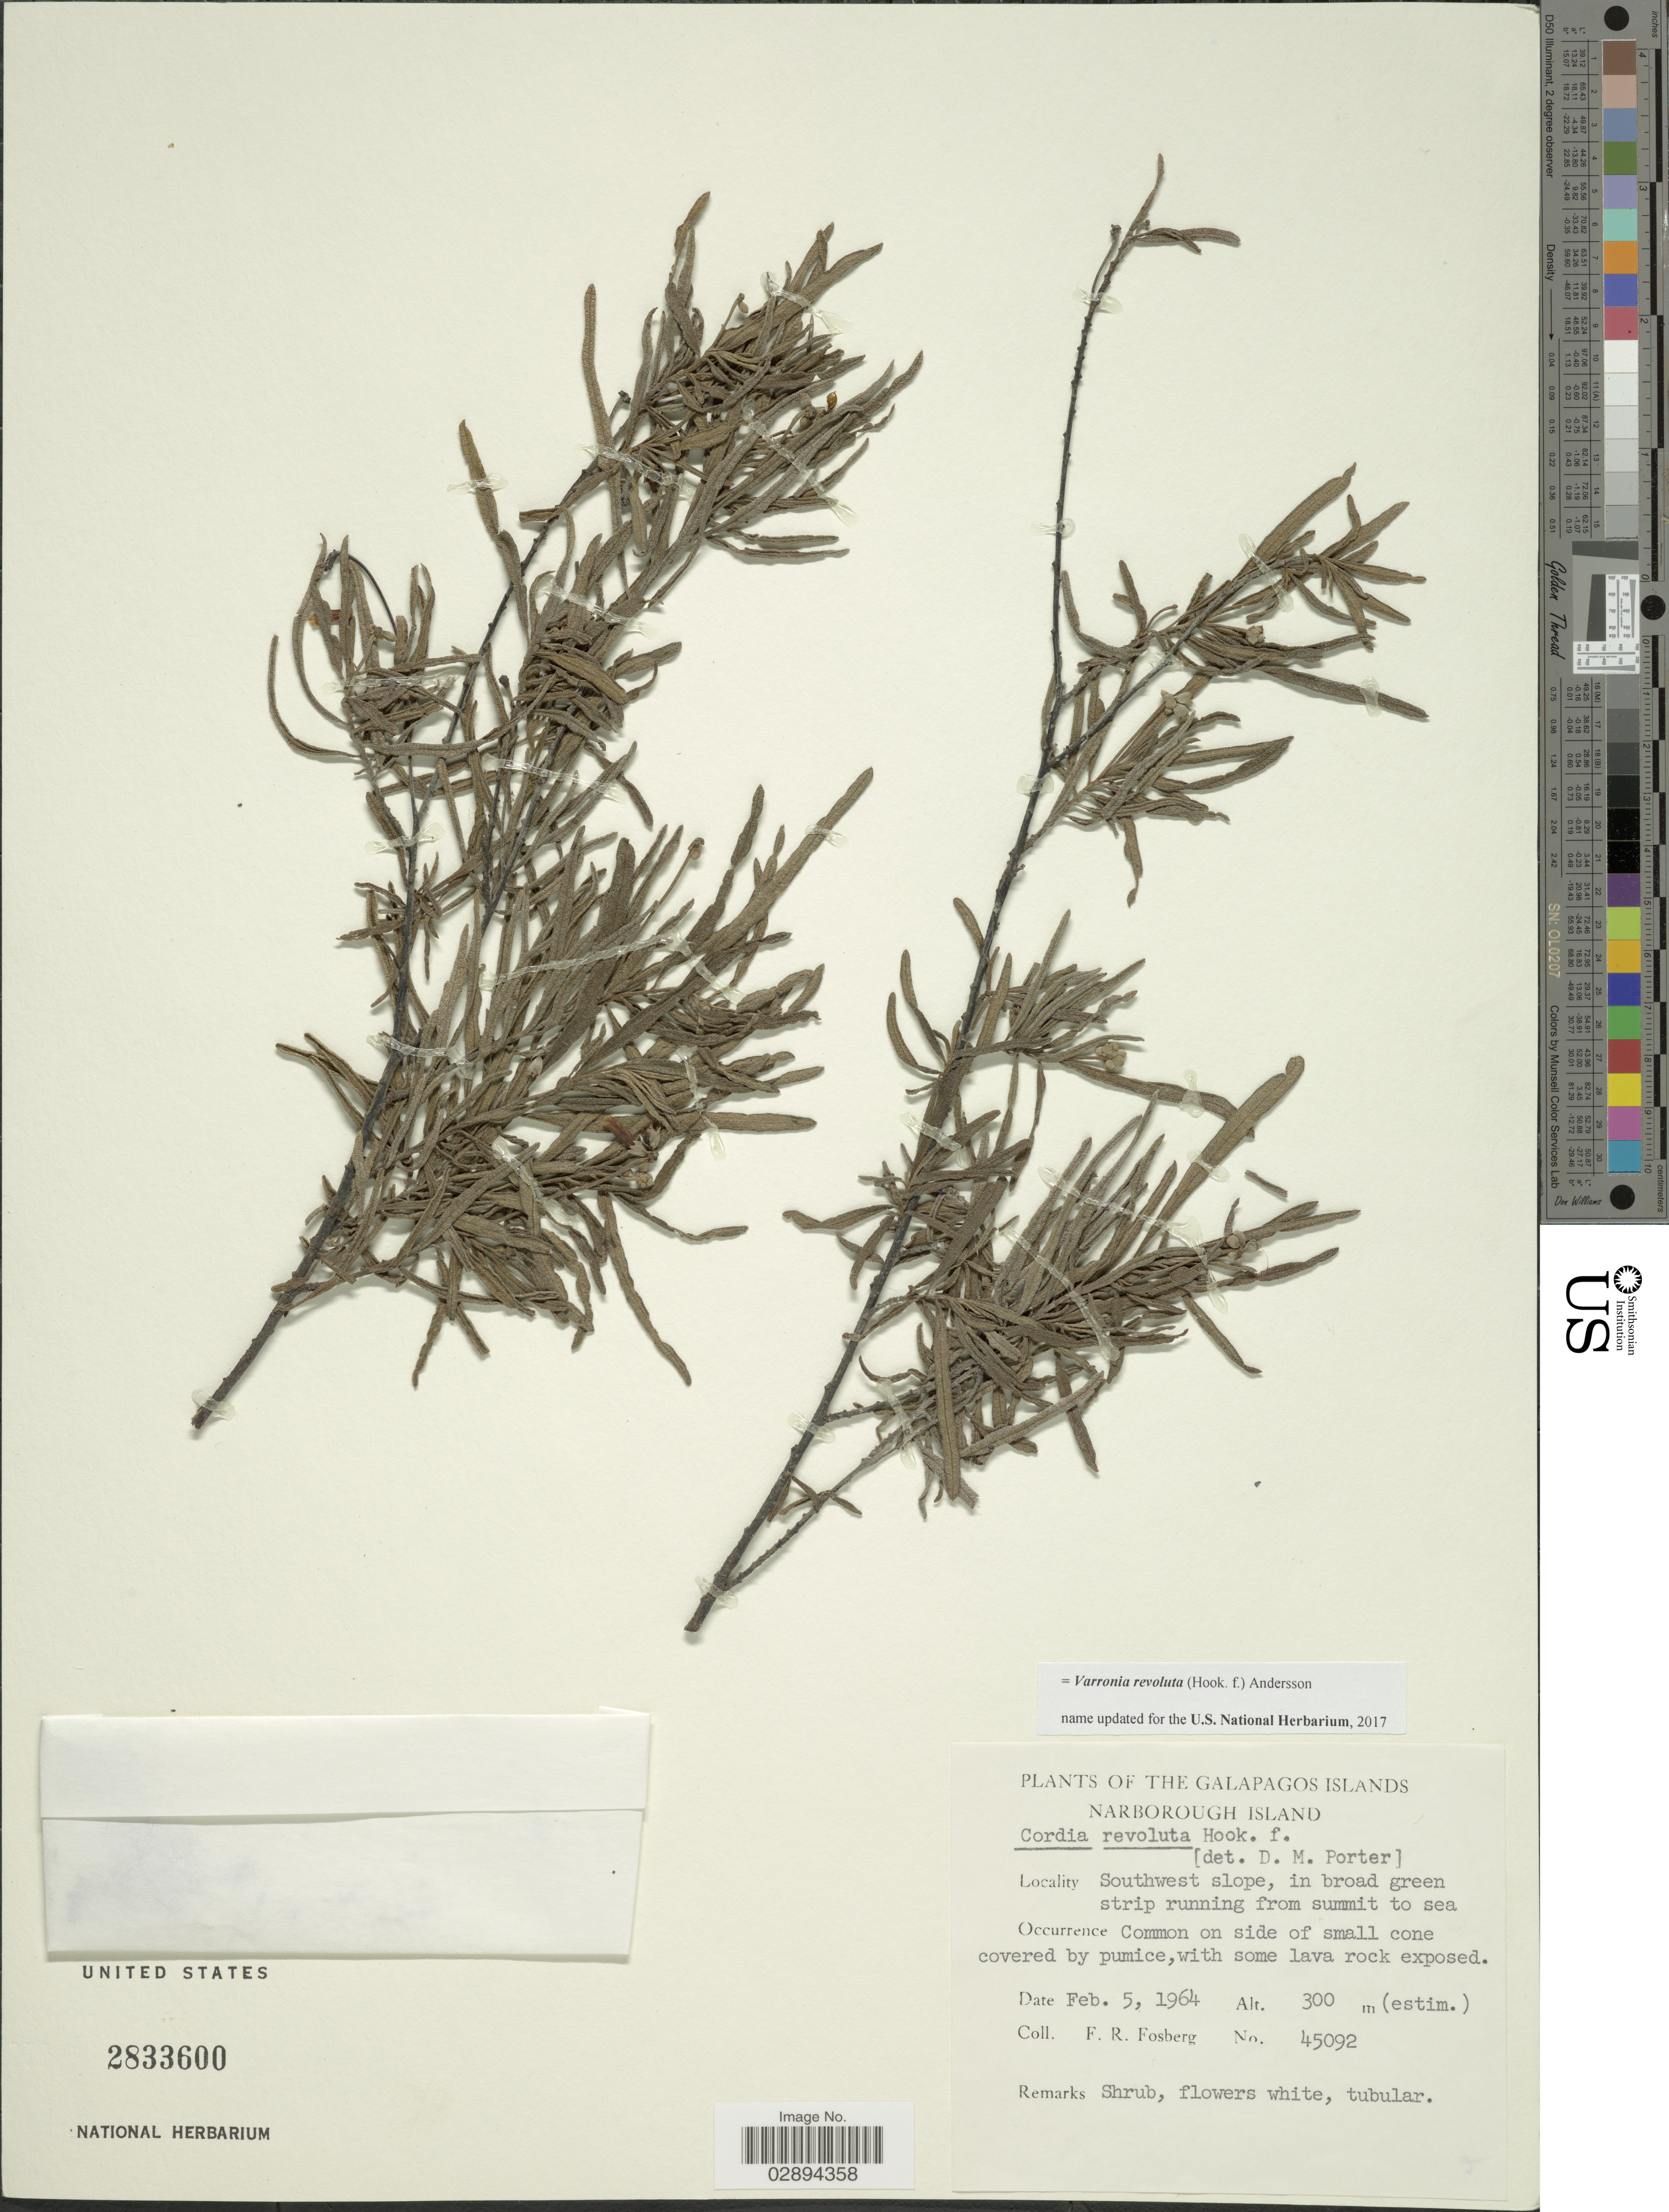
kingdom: Plantae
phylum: Tracheophyta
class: Magnoliopsida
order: Boraginales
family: Cordiaceae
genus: Varronia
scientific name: Varronia revoluta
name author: (Hook. f.) Andersson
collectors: F. R. Fosberg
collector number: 45092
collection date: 1964-02-05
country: Ecuador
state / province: Colón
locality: Galapagos Islands, Narborough Island, Southwest slope, in broad green strip running from summit to sea.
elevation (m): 300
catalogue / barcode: US 2833600